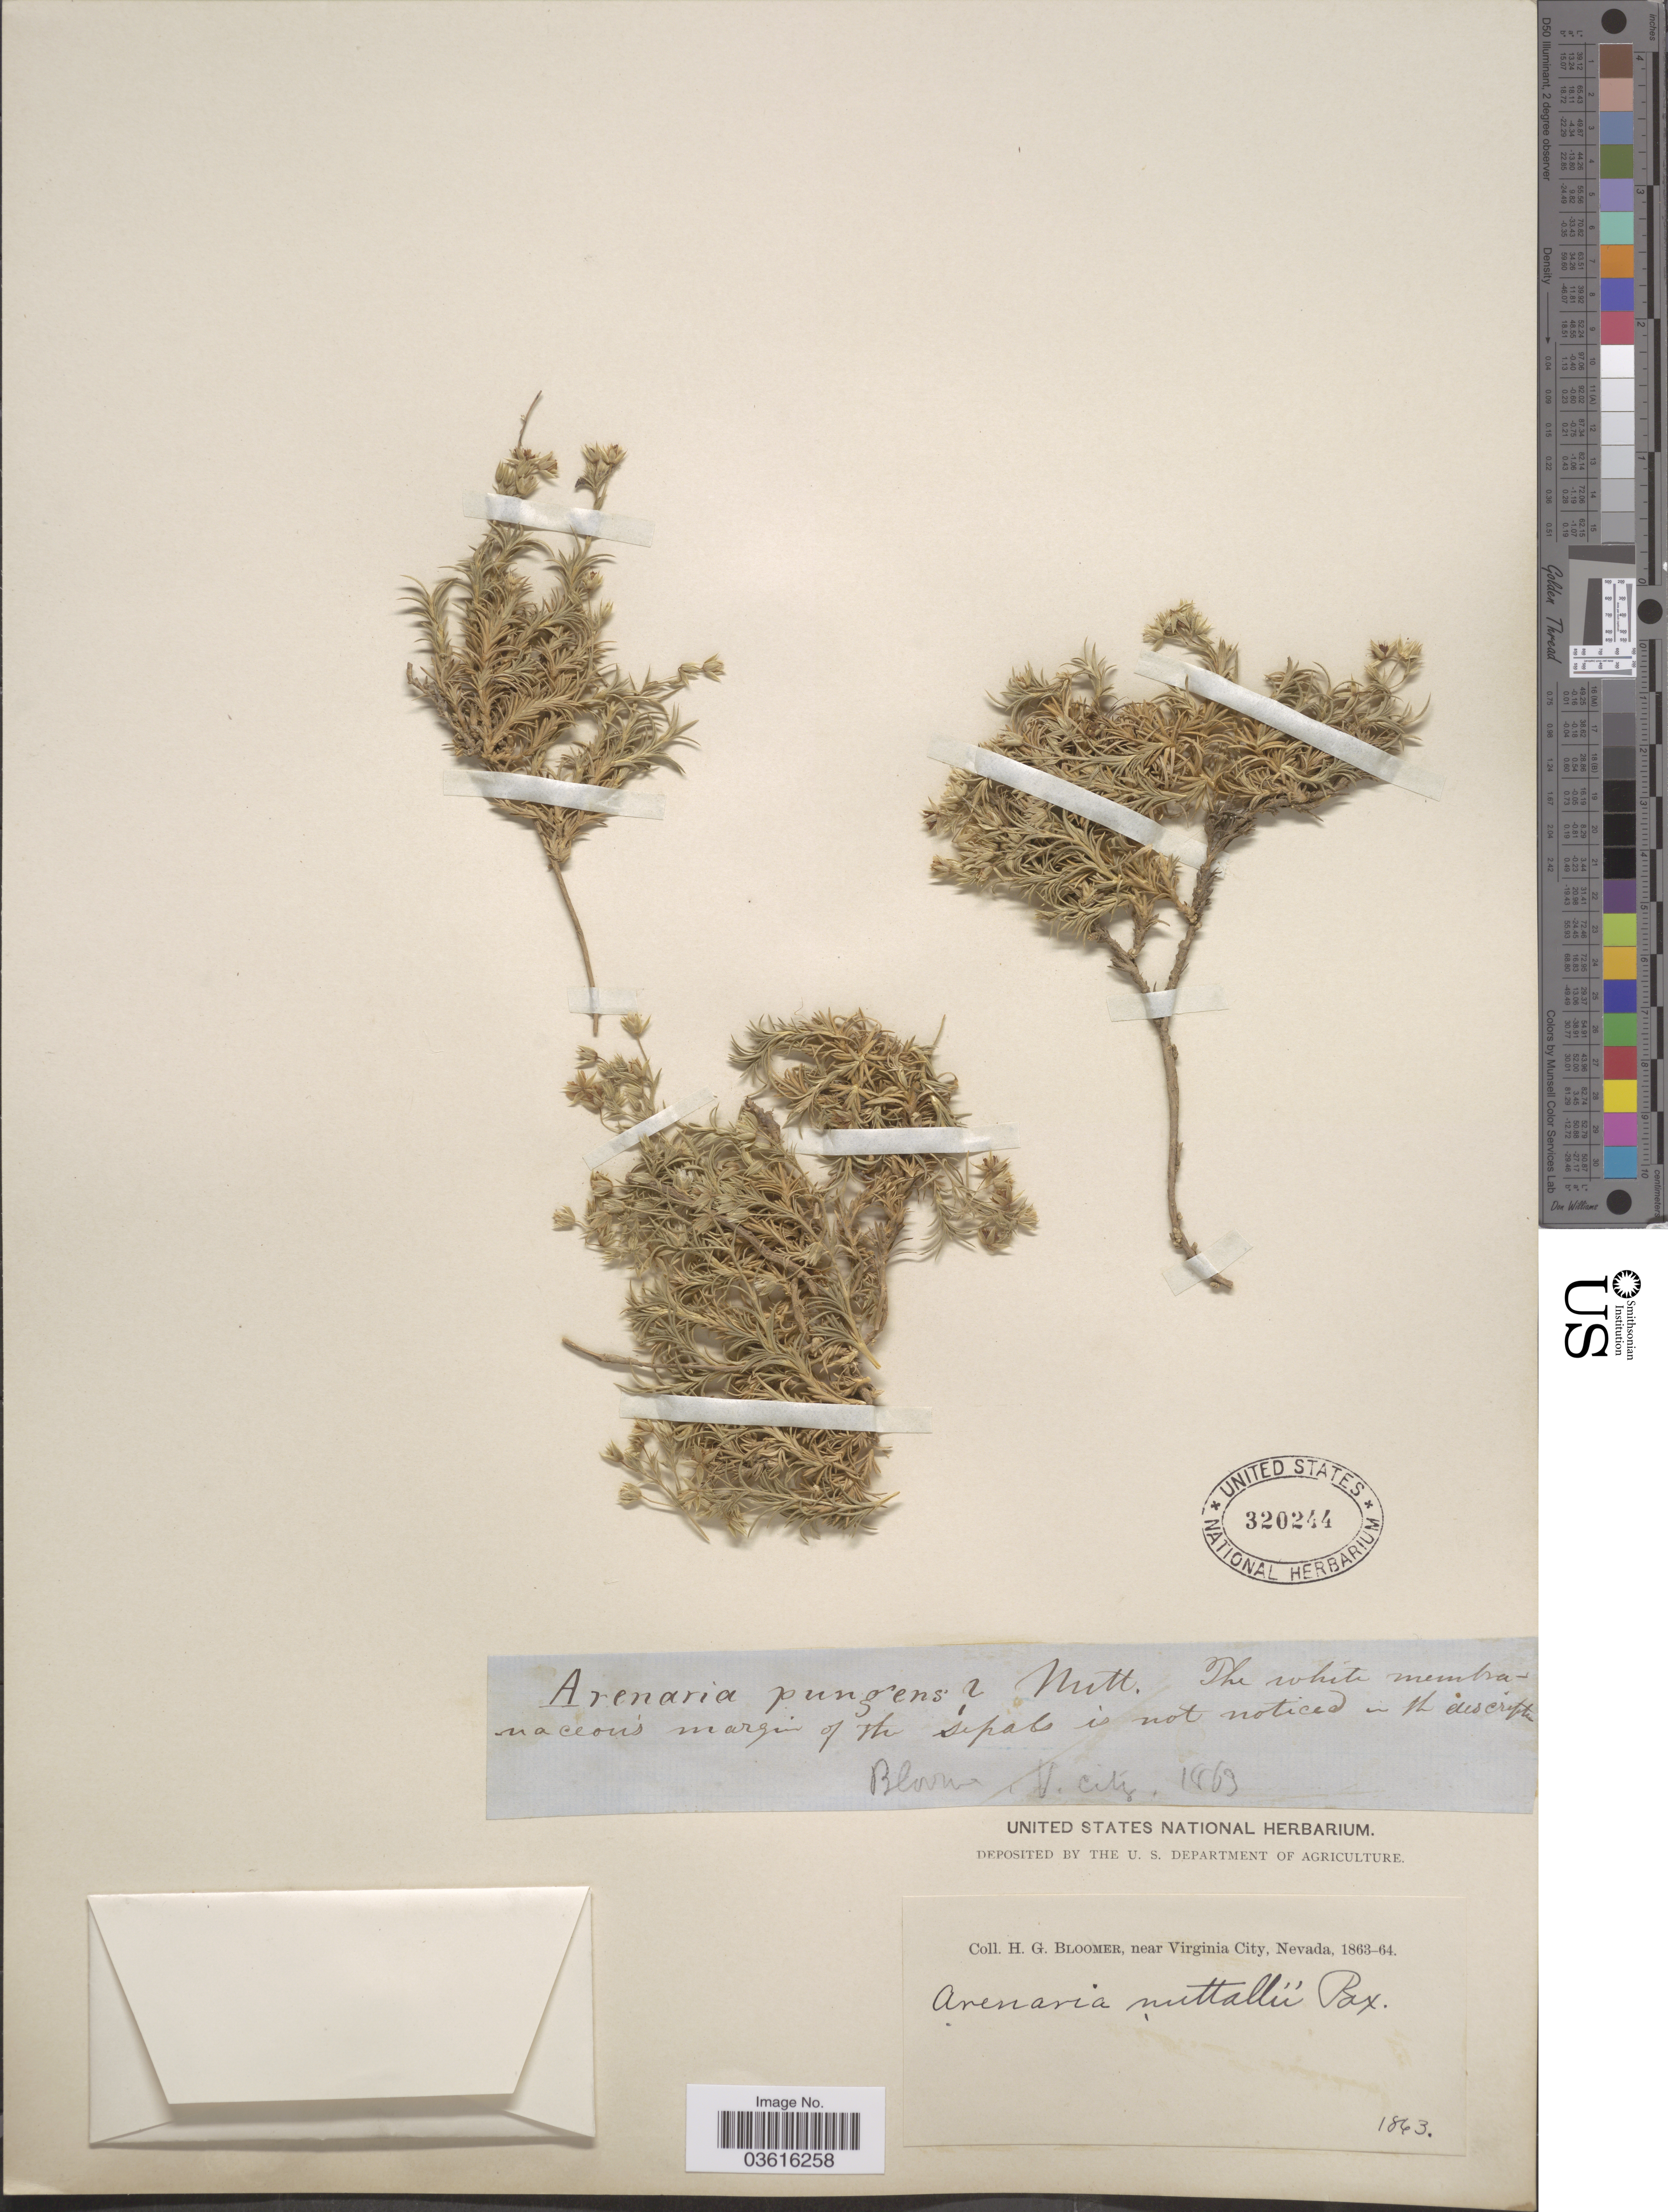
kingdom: Plantae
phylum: Tracheophyta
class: Magnoliopsida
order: Caryophyllales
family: Caryophyllaceae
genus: Minuartia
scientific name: Minuartia nuttallii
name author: (Pax) Briq.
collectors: H. Bloomer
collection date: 1863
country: United States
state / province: Nevada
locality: Near Virginia City.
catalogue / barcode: US 320244